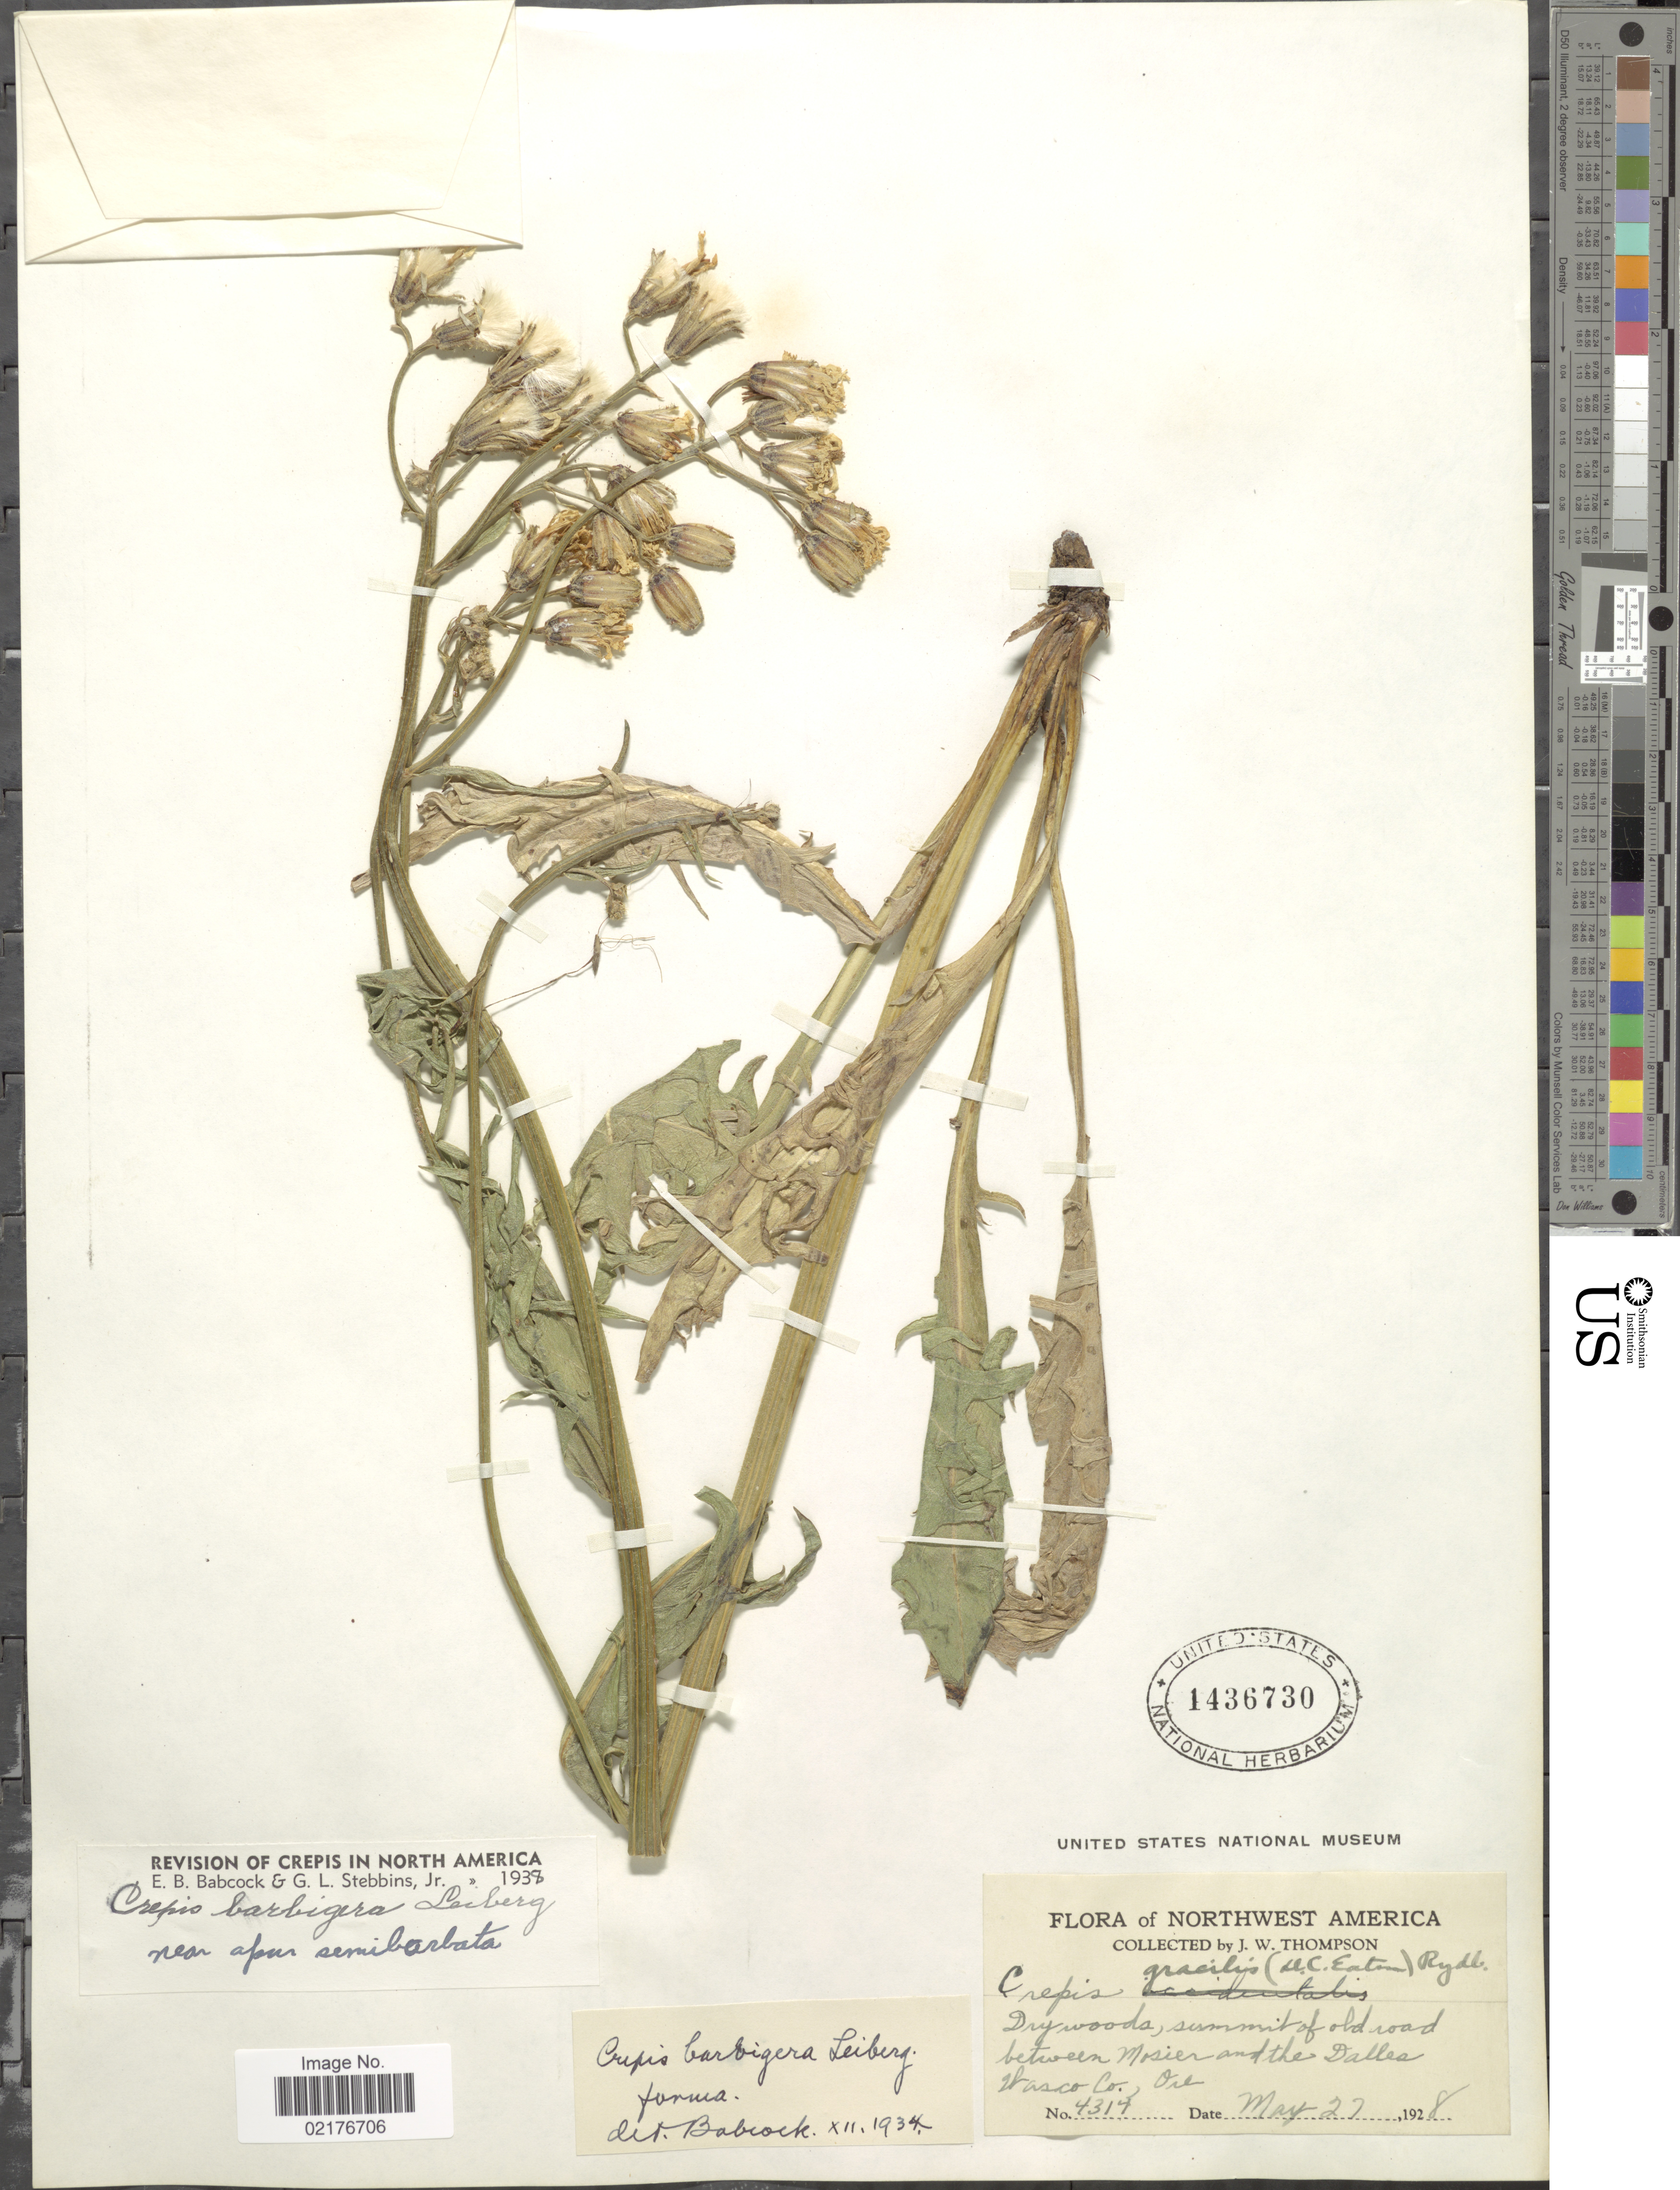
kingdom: Plantae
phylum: Tracheophyta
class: Magnoliopsida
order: Asterales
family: Asteraceae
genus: Crepis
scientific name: Crepis barbigera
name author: Leiberg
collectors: J. W. Thompson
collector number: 4314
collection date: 1928-05-27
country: United States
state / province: Oregon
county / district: Wasco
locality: Northwest America, summit of old road between Mosier and the Dalles Wasco Co., Ore.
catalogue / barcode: US 1436730